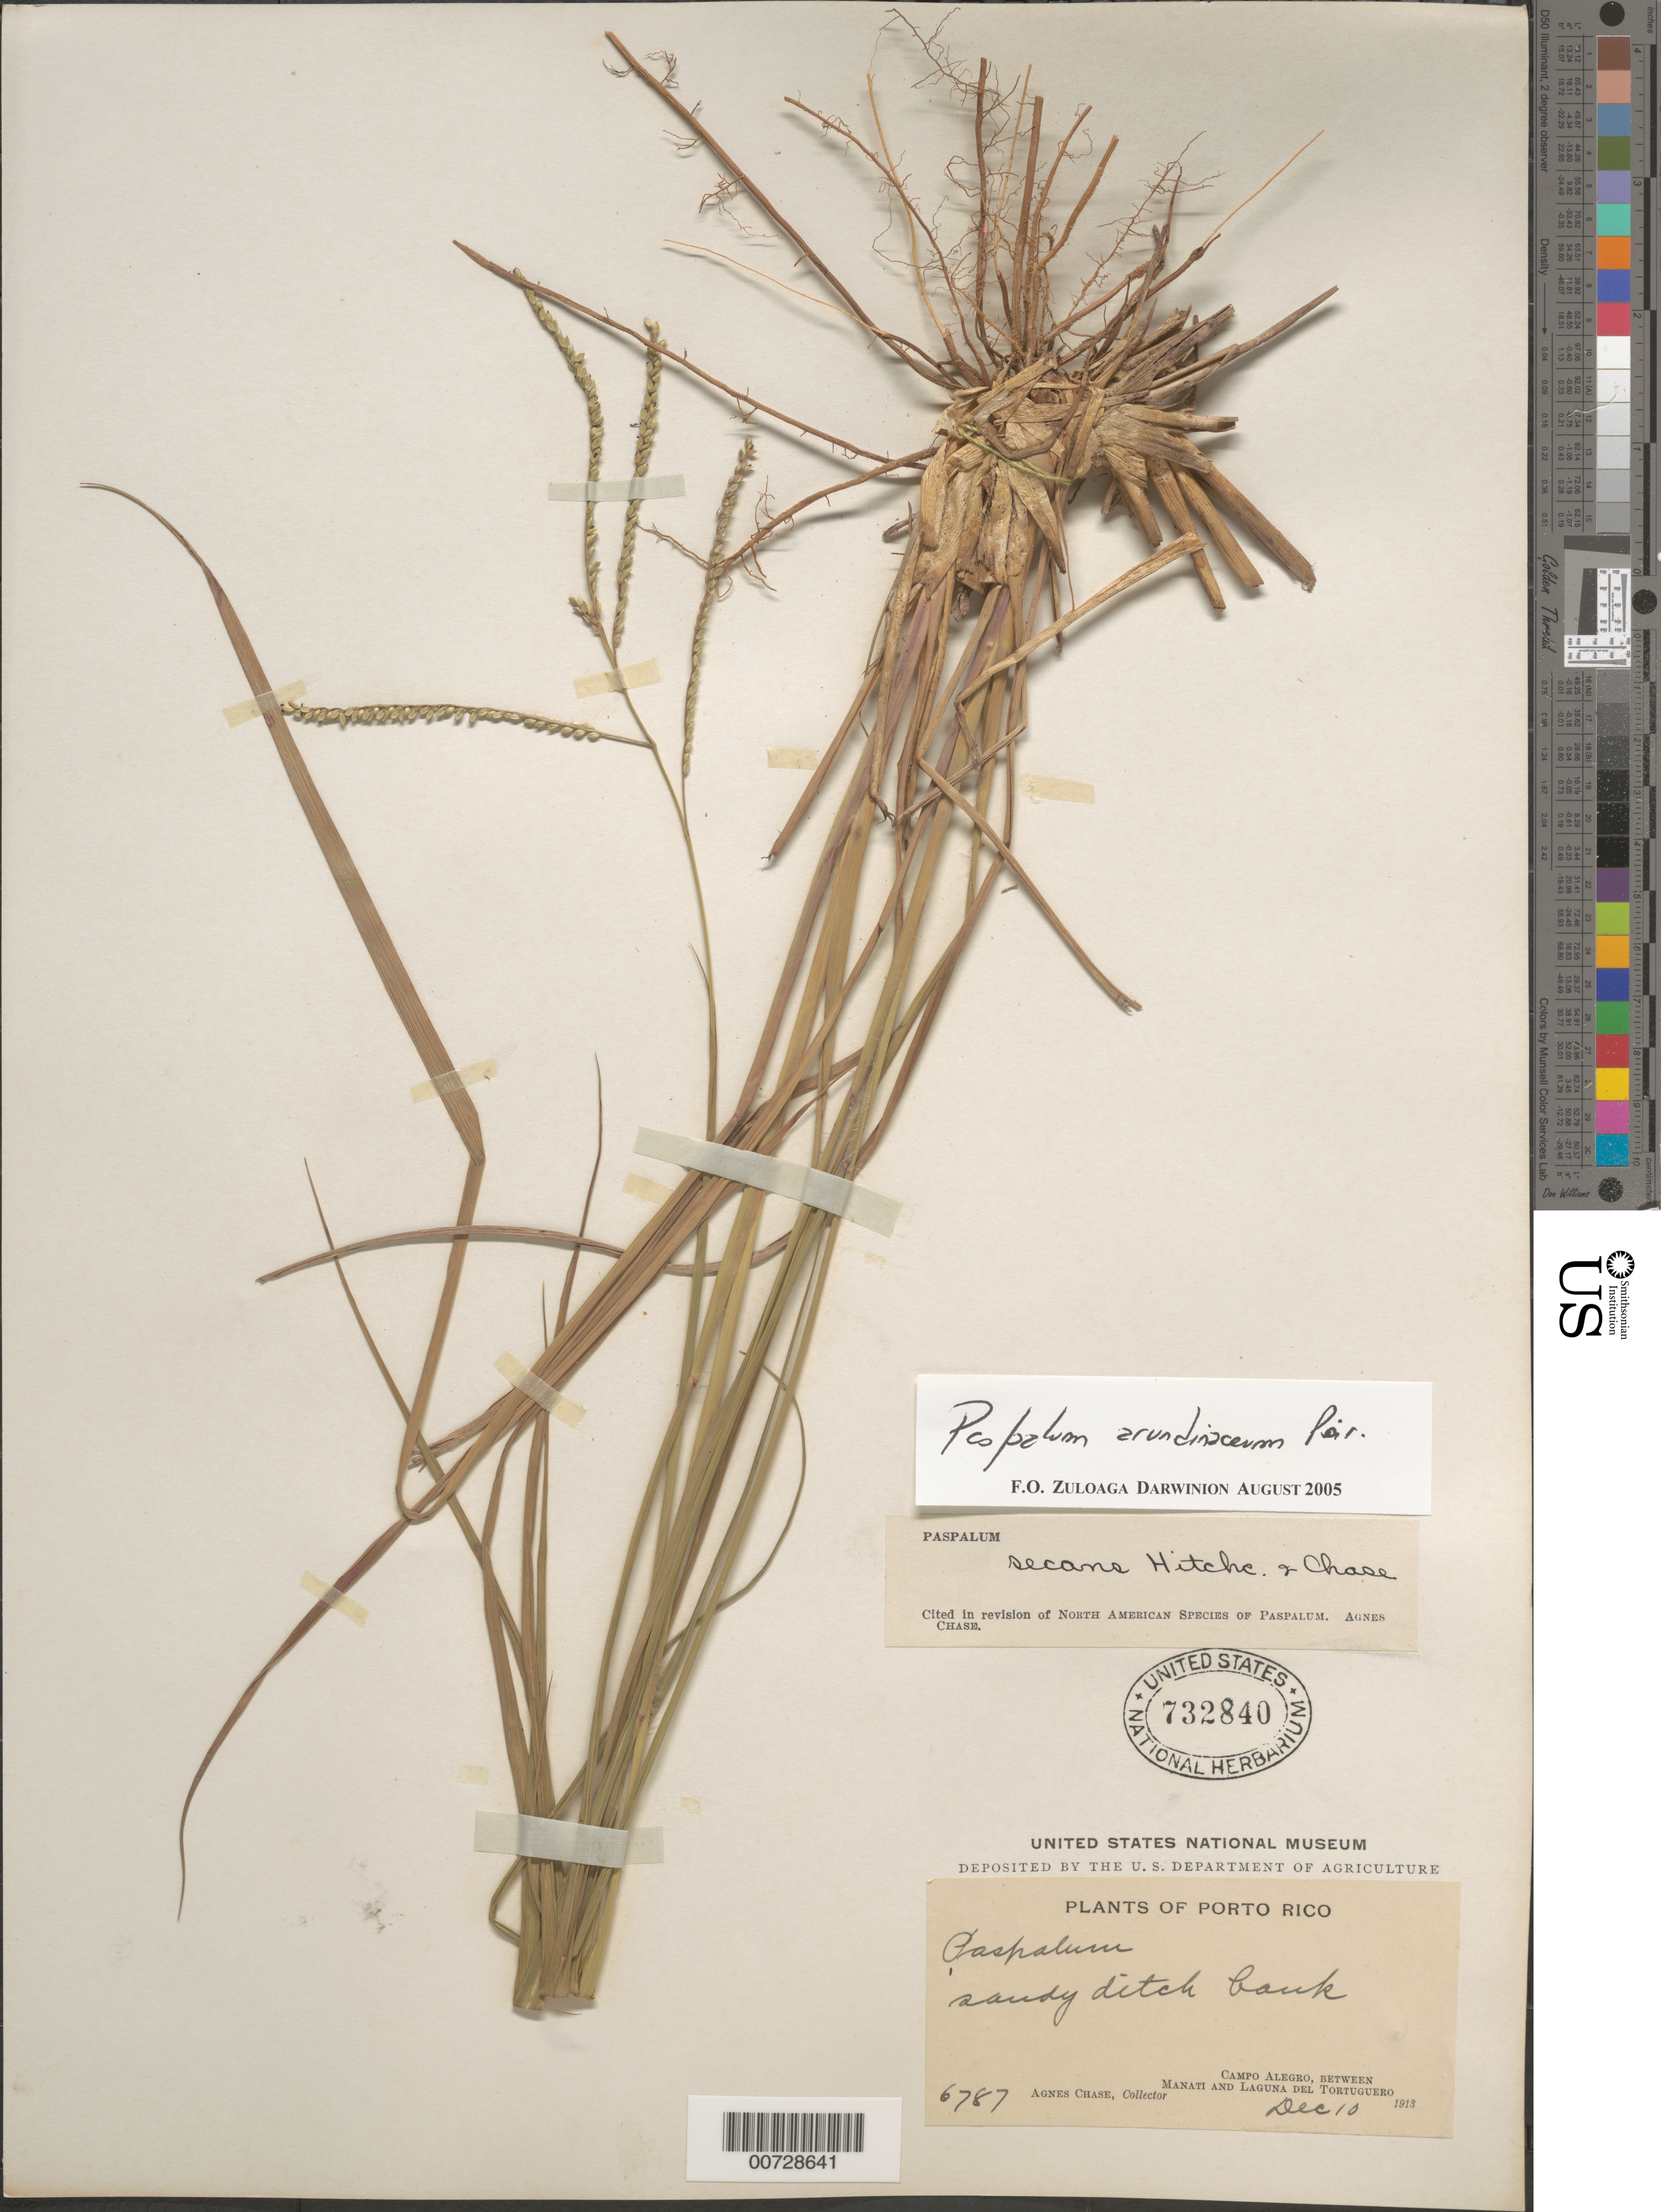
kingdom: Plantae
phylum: Tracheophyta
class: Liliopsida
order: Poales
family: Poaceae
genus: Paspalum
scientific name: Paspalum arundinaceum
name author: Poir.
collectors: A. Chase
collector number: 6787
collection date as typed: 10 Dec 1913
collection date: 1913-12-10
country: Puerto Rico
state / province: Manatí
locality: Campo Alegre, btw Manati and Laguna del Tortuguero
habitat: Sandy ditch bank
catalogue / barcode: US 732840